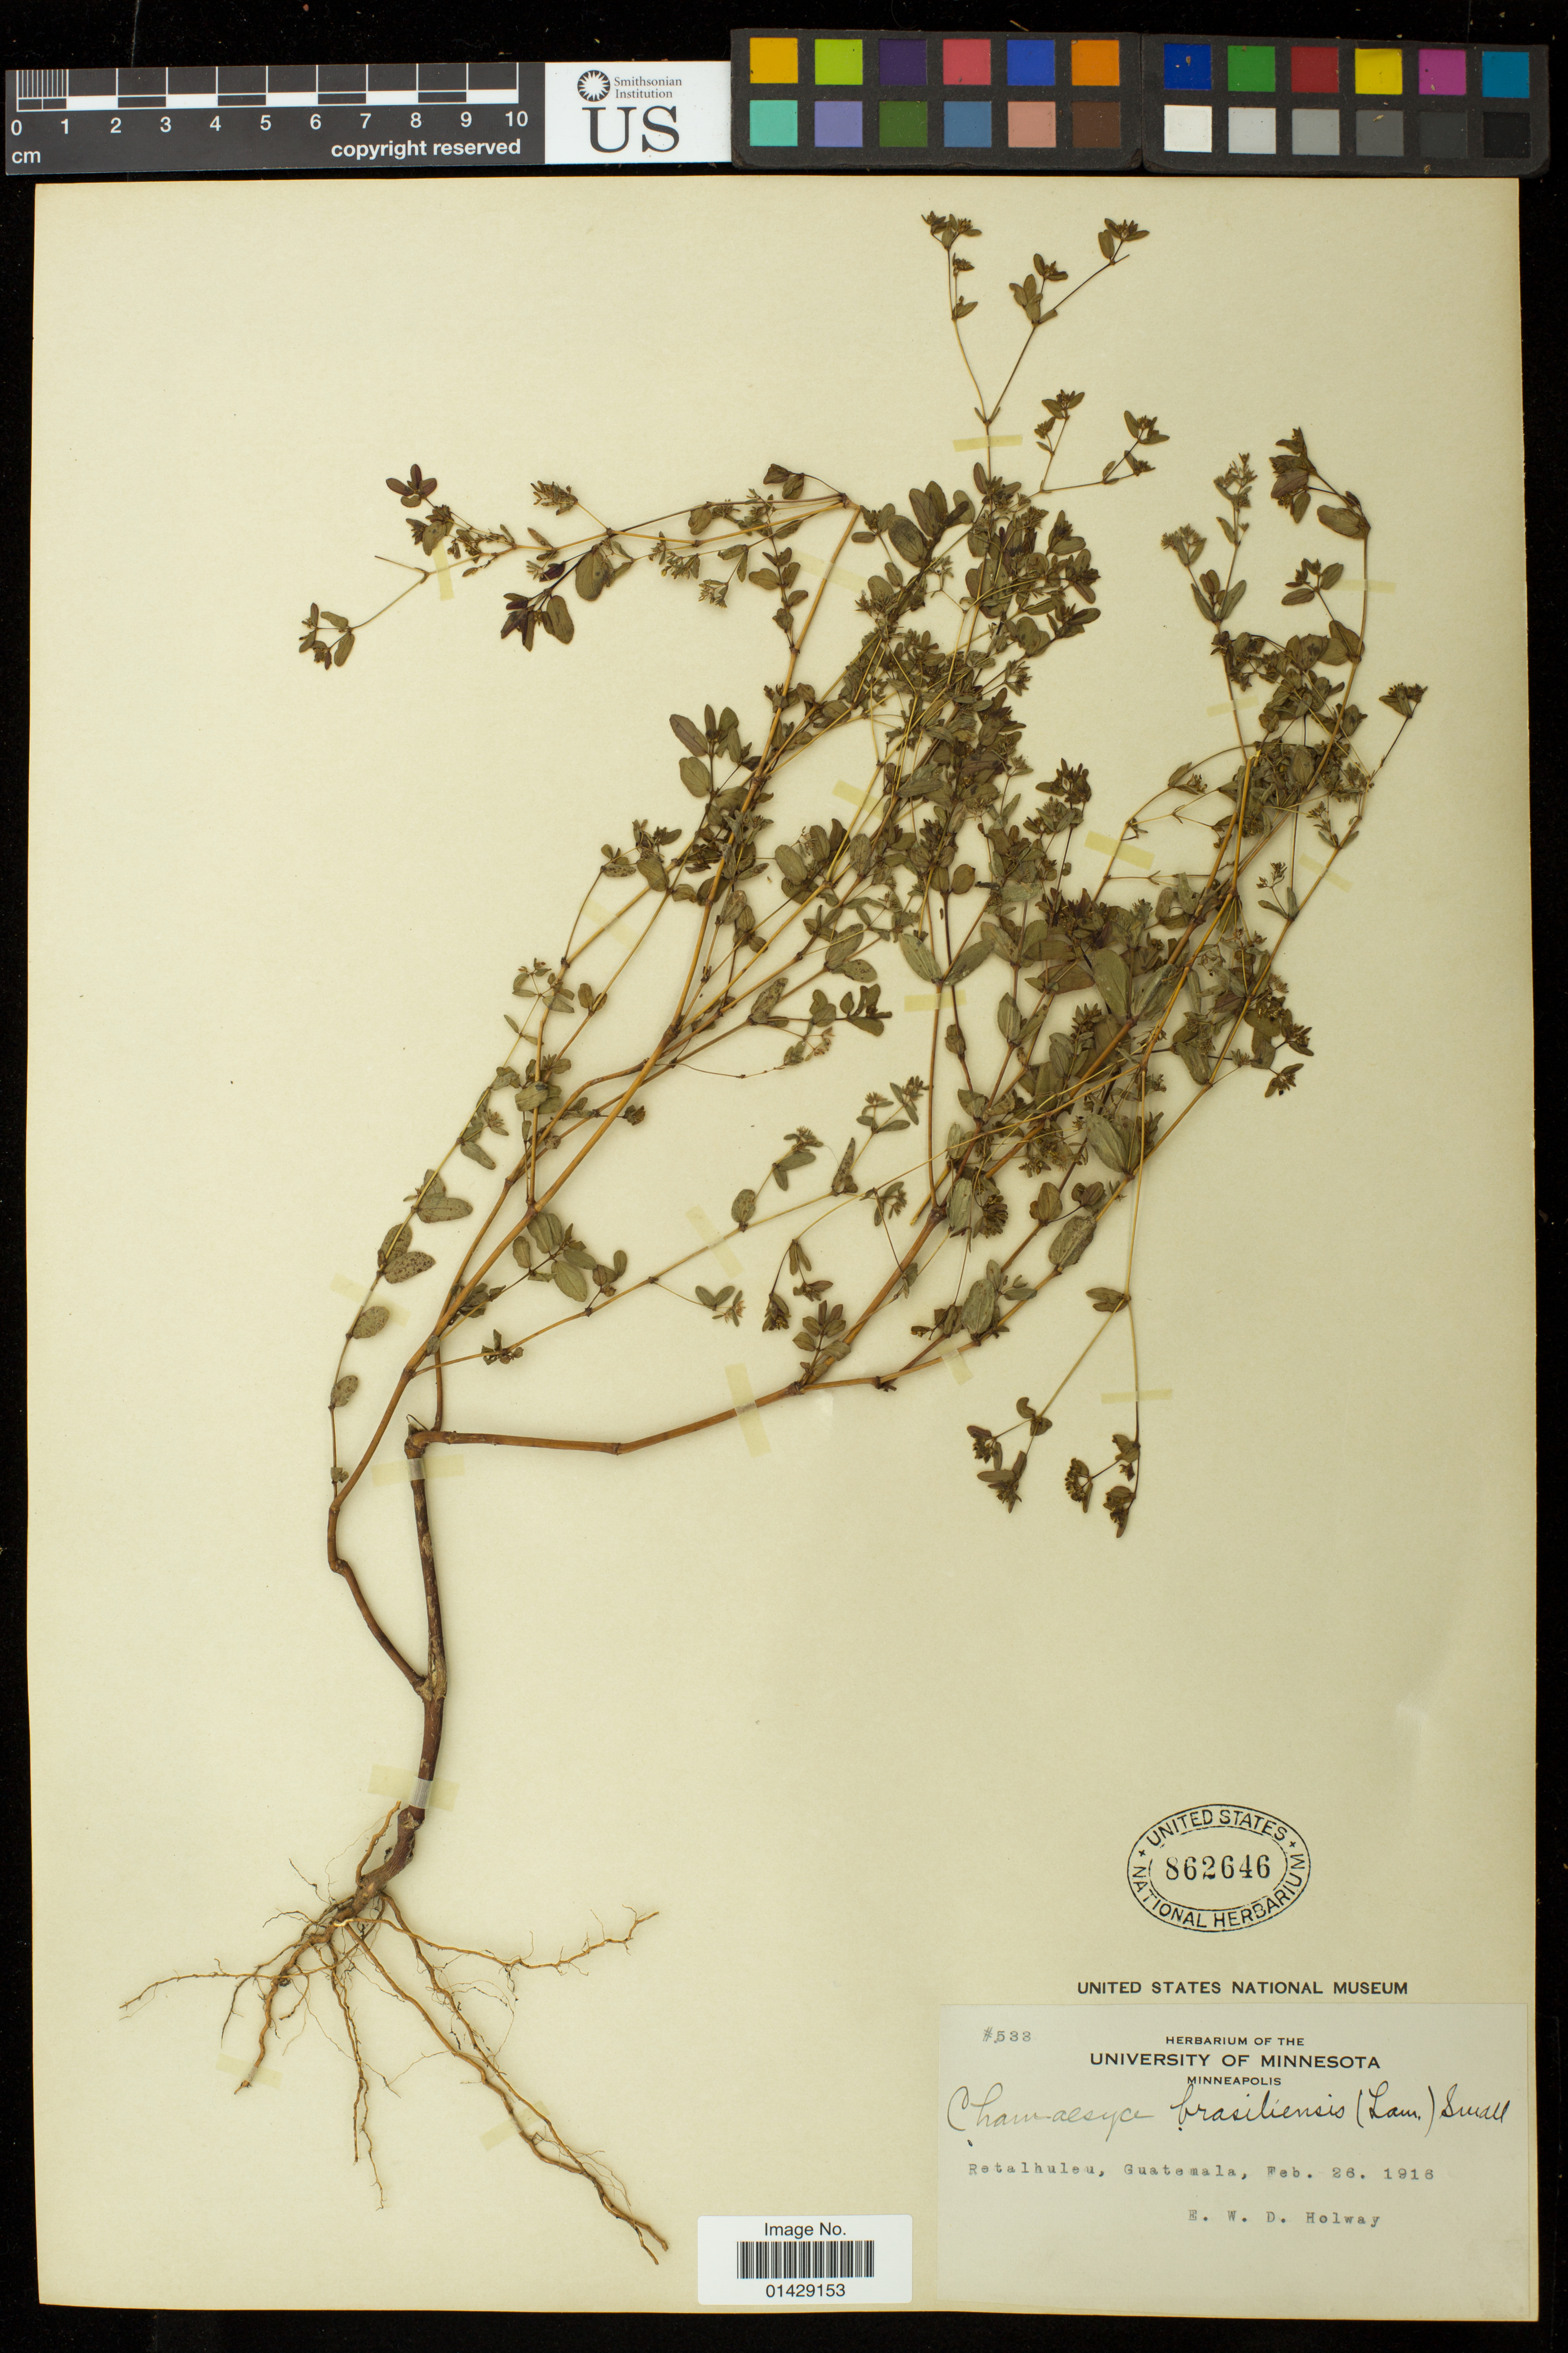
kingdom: Plantae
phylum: Tracheophyta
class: Magnoliopsida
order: Malpighiales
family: Euphorbiaceae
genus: Euphorbia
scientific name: Euphorbia hyssopifolia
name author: L.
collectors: E. W. D. Holway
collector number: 533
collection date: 1918-02-26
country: Guatemala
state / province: Retalhuleu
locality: Retalhuleu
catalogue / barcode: US 862646